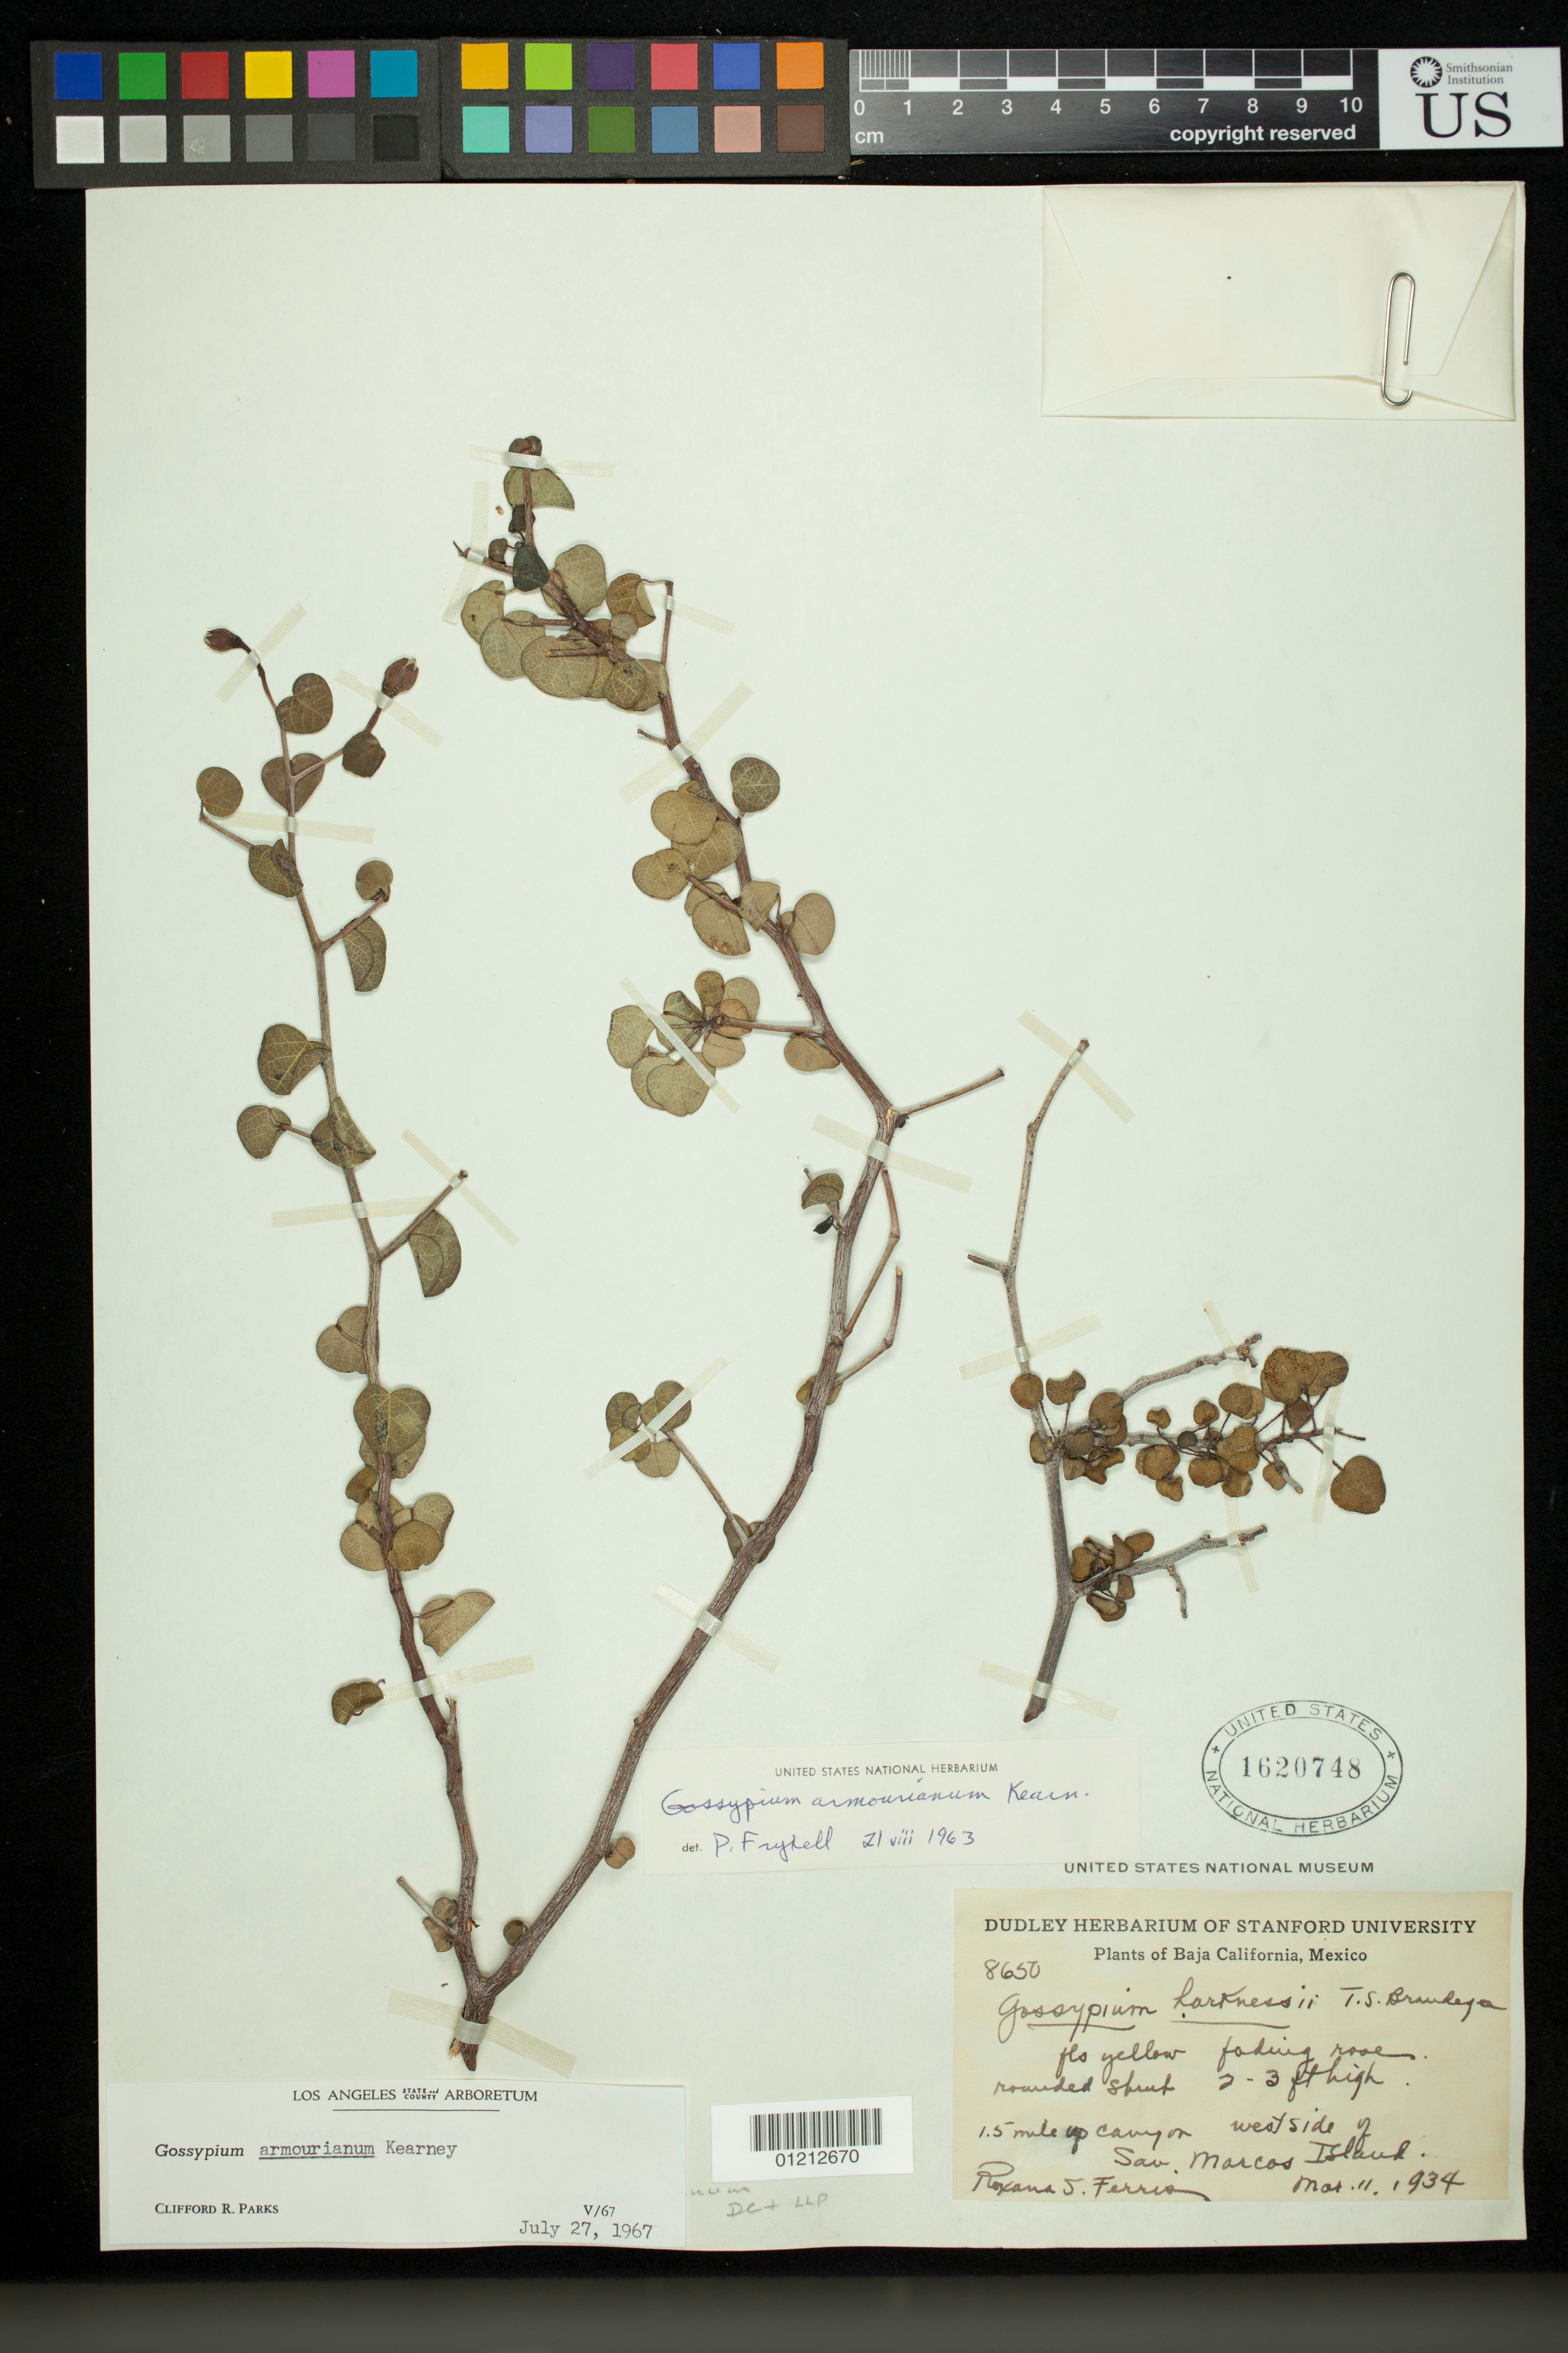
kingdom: Plantae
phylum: Tracheophyta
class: Magnoliopsida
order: Malvales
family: Malvaceae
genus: Gossypium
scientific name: Gossypium armourianum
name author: Kearney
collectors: R. S. Ferris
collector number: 8650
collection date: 1934-03-11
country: Mexico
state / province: Baja California Sur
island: San Marcos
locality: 1.5 mile up canyon west side of island.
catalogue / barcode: US 1620748